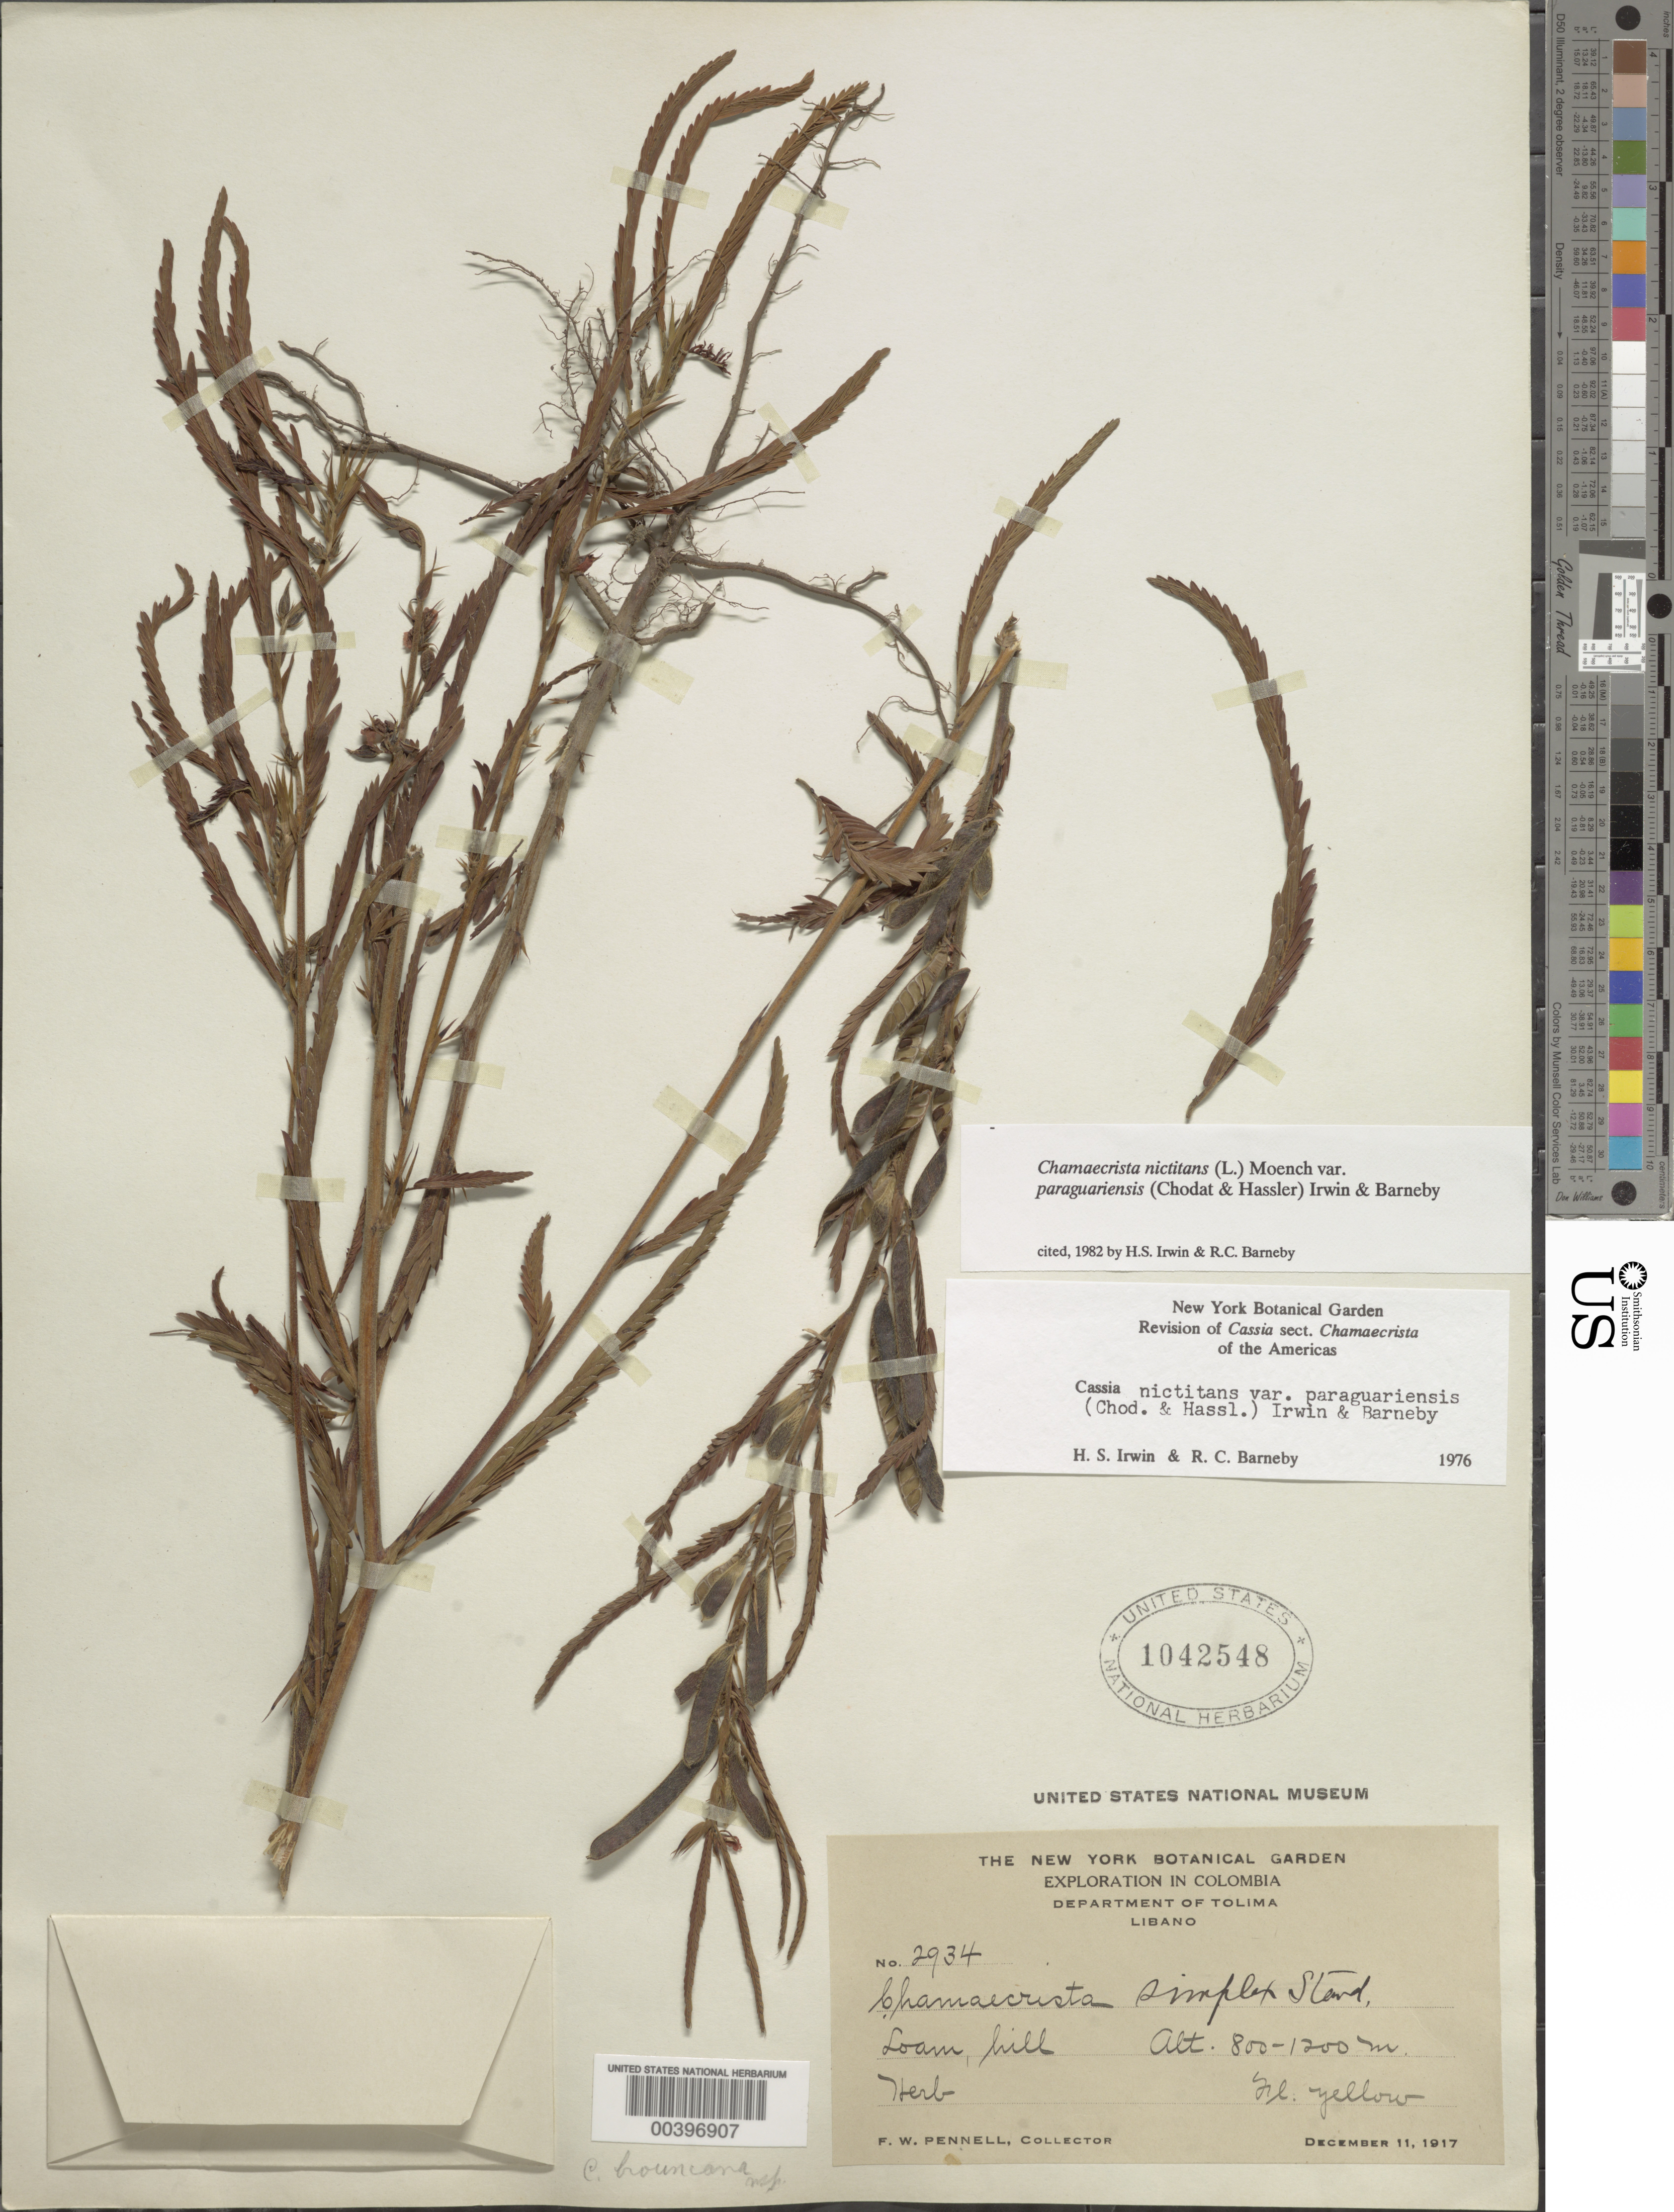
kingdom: Plantae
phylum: Tracheophyta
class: Magnoliopsida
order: Fabales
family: Fabaceae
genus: Chamaecrista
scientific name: Chamaecrista nictitans var. paraguariensis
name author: (Chodat & Hassl.) H.S. Irwin & Barneby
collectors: F. W. Pennell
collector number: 2934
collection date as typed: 11 Dec 1917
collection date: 1917-12-11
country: Colombia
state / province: Tolima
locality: Libano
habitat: Loam, hill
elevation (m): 800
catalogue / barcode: US 1042548